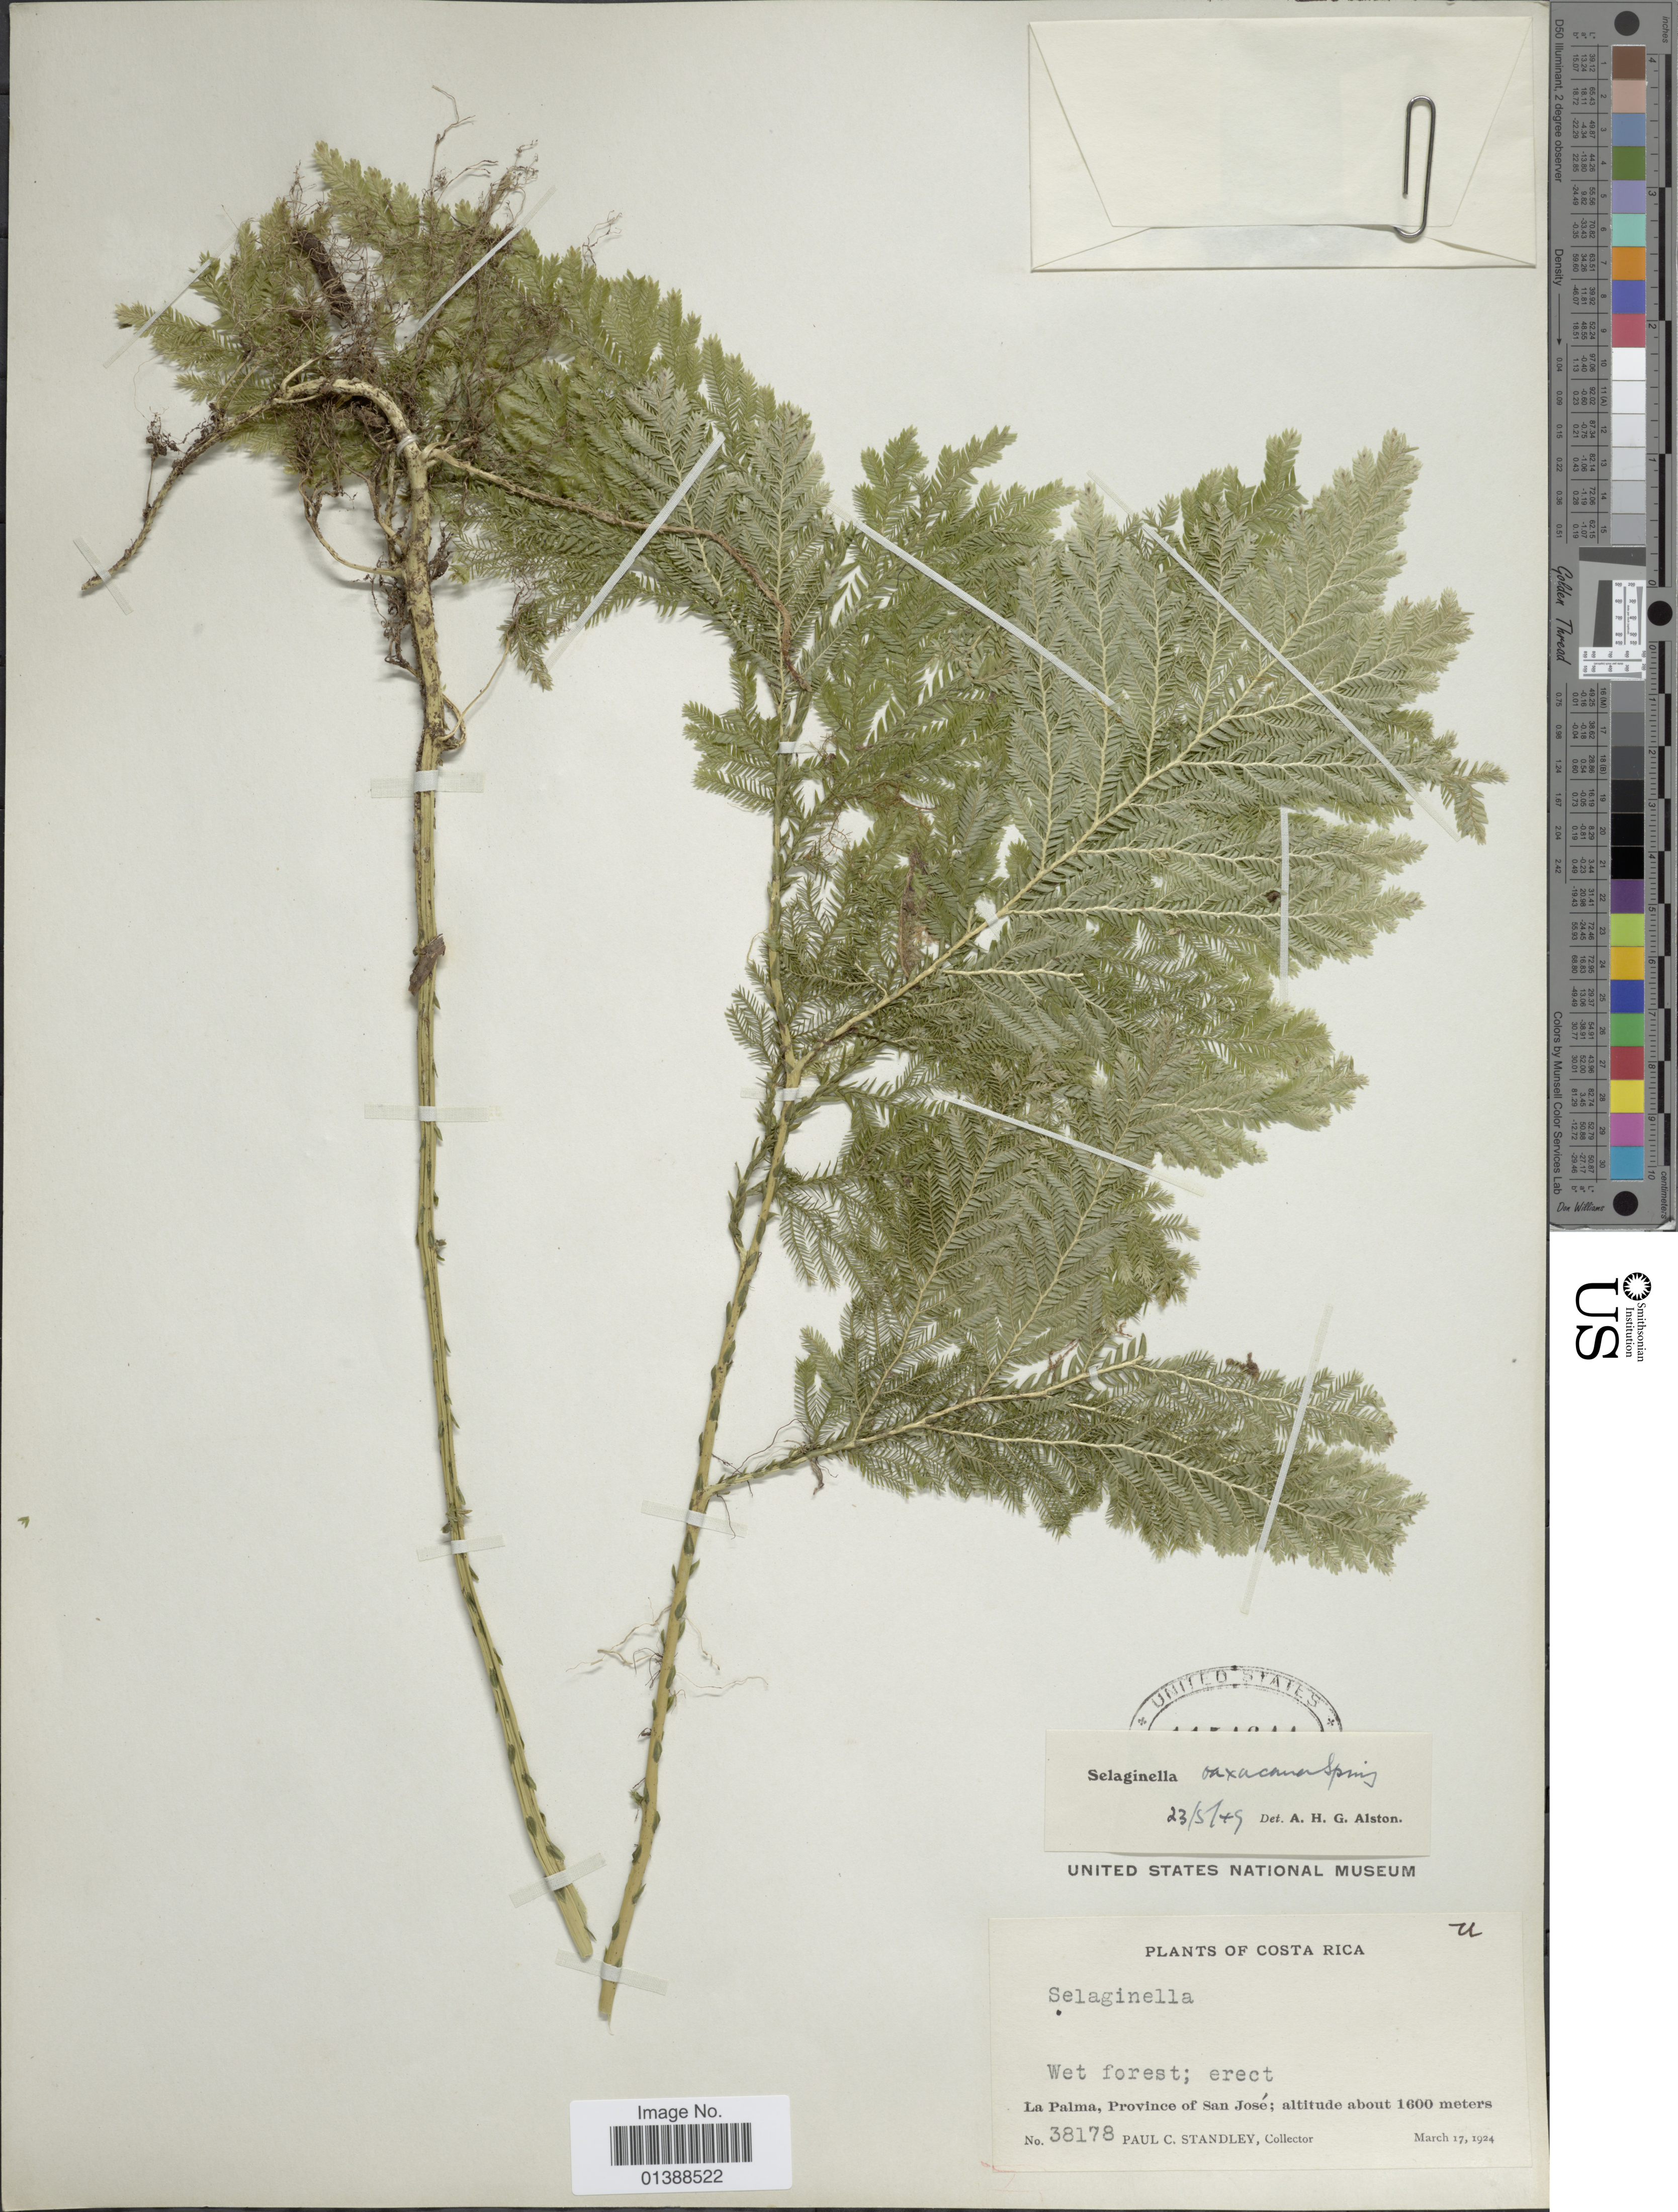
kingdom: Plantae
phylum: Tracheophyta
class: Lycopodiopsida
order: Selaginellales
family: Selaginellaceae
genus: Selaginella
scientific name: Selaginella oaxacana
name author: Spring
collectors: P. C. Standley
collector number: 38178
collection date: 1924-03-17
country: Costa Rica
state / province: San José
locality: La Palma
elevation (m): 1600